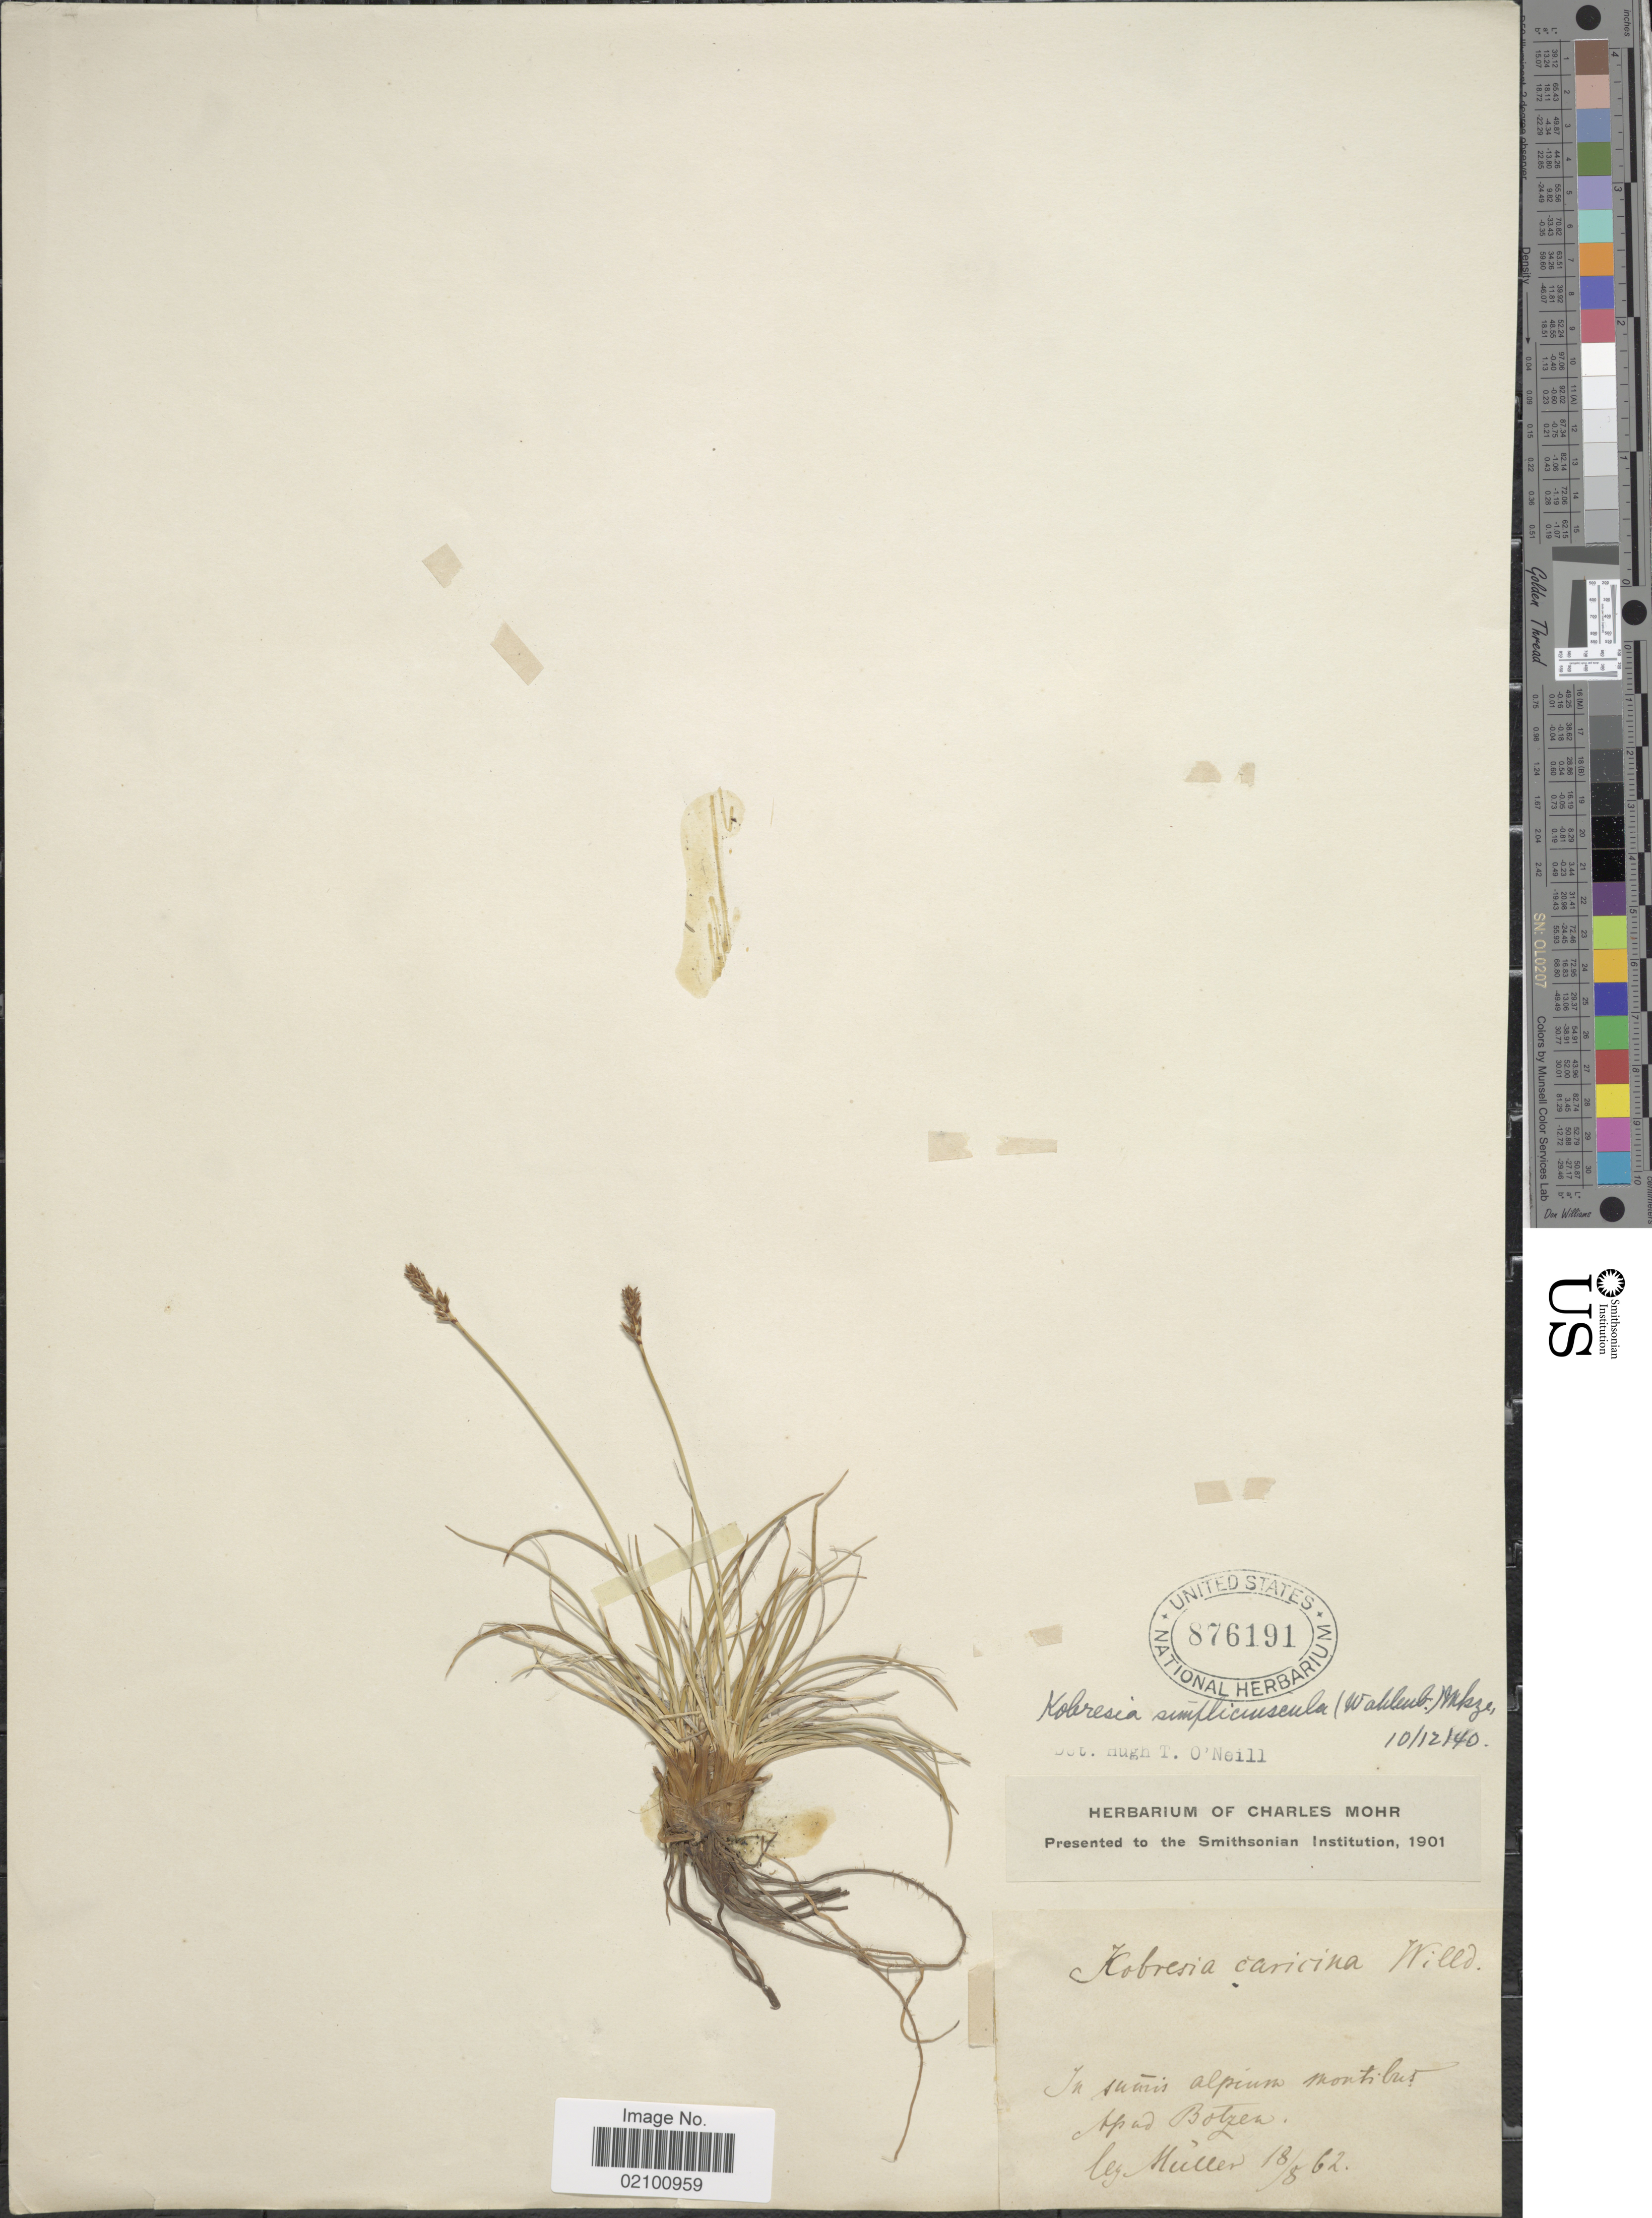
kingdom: Plantae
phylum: Tracheophyta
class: Liliopsida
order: Poales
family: Cyperaceae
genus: Carex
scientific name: Carex simpliciuscula subsp. simpliciuscula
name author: Wahlenb.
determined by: Strong, M. T., (US), Smithsonian Institution - National Museum of Natural History (UNITED STATES)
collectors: -- Müller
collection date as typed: Transcribed d/m/y: 18/8/62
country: Italy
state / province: Trentino-Alto Adige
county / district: South Tyrol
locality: Montibus Apad Botzen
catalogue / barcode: US 876191